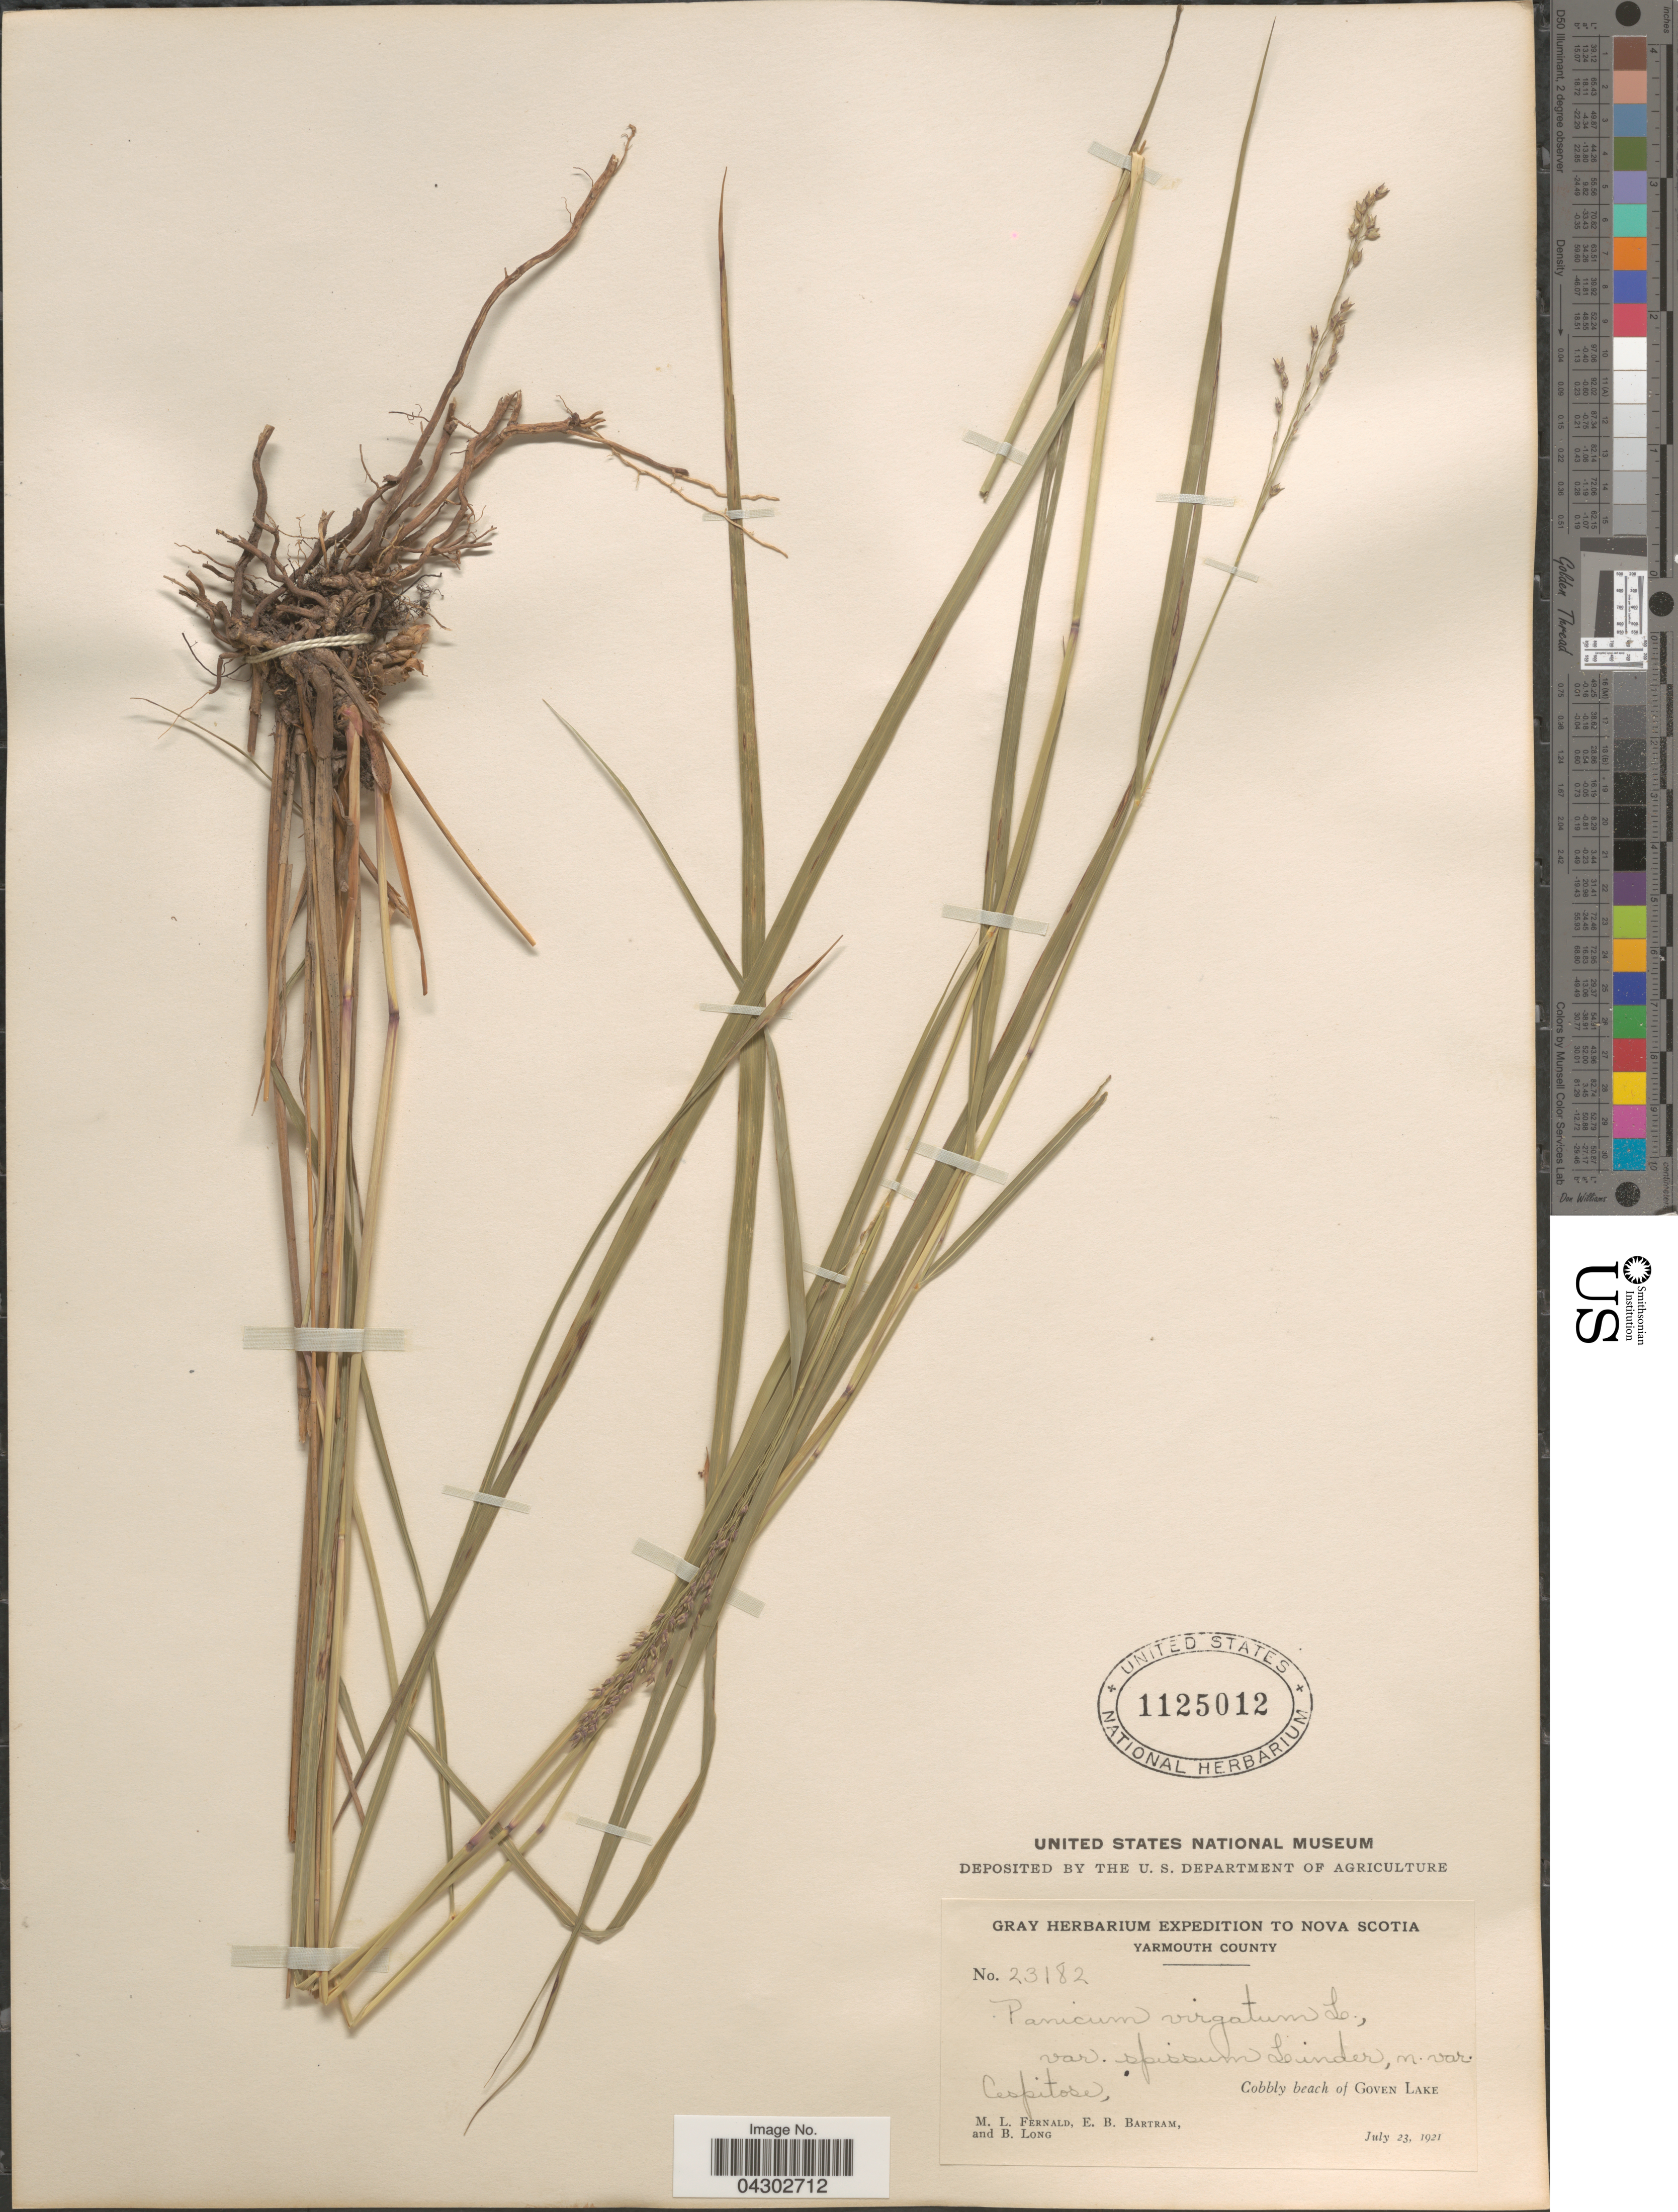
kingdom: Plantae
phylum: Tracheophyta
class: Liliopsida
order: Poales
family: Poaceae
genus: Panicum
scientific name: Panicum virgatum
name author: L.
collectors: M. L. Fernald, E. B. Bartram & B. Long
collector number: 23182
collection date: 1921-07-23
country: Canada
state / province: Nova Scotia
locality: Gray Herbarium Expedition to Nova Scotia. Yarmouth County. Cespitose, Cobbly beach of Goven Lake.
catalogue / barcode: US 1125012